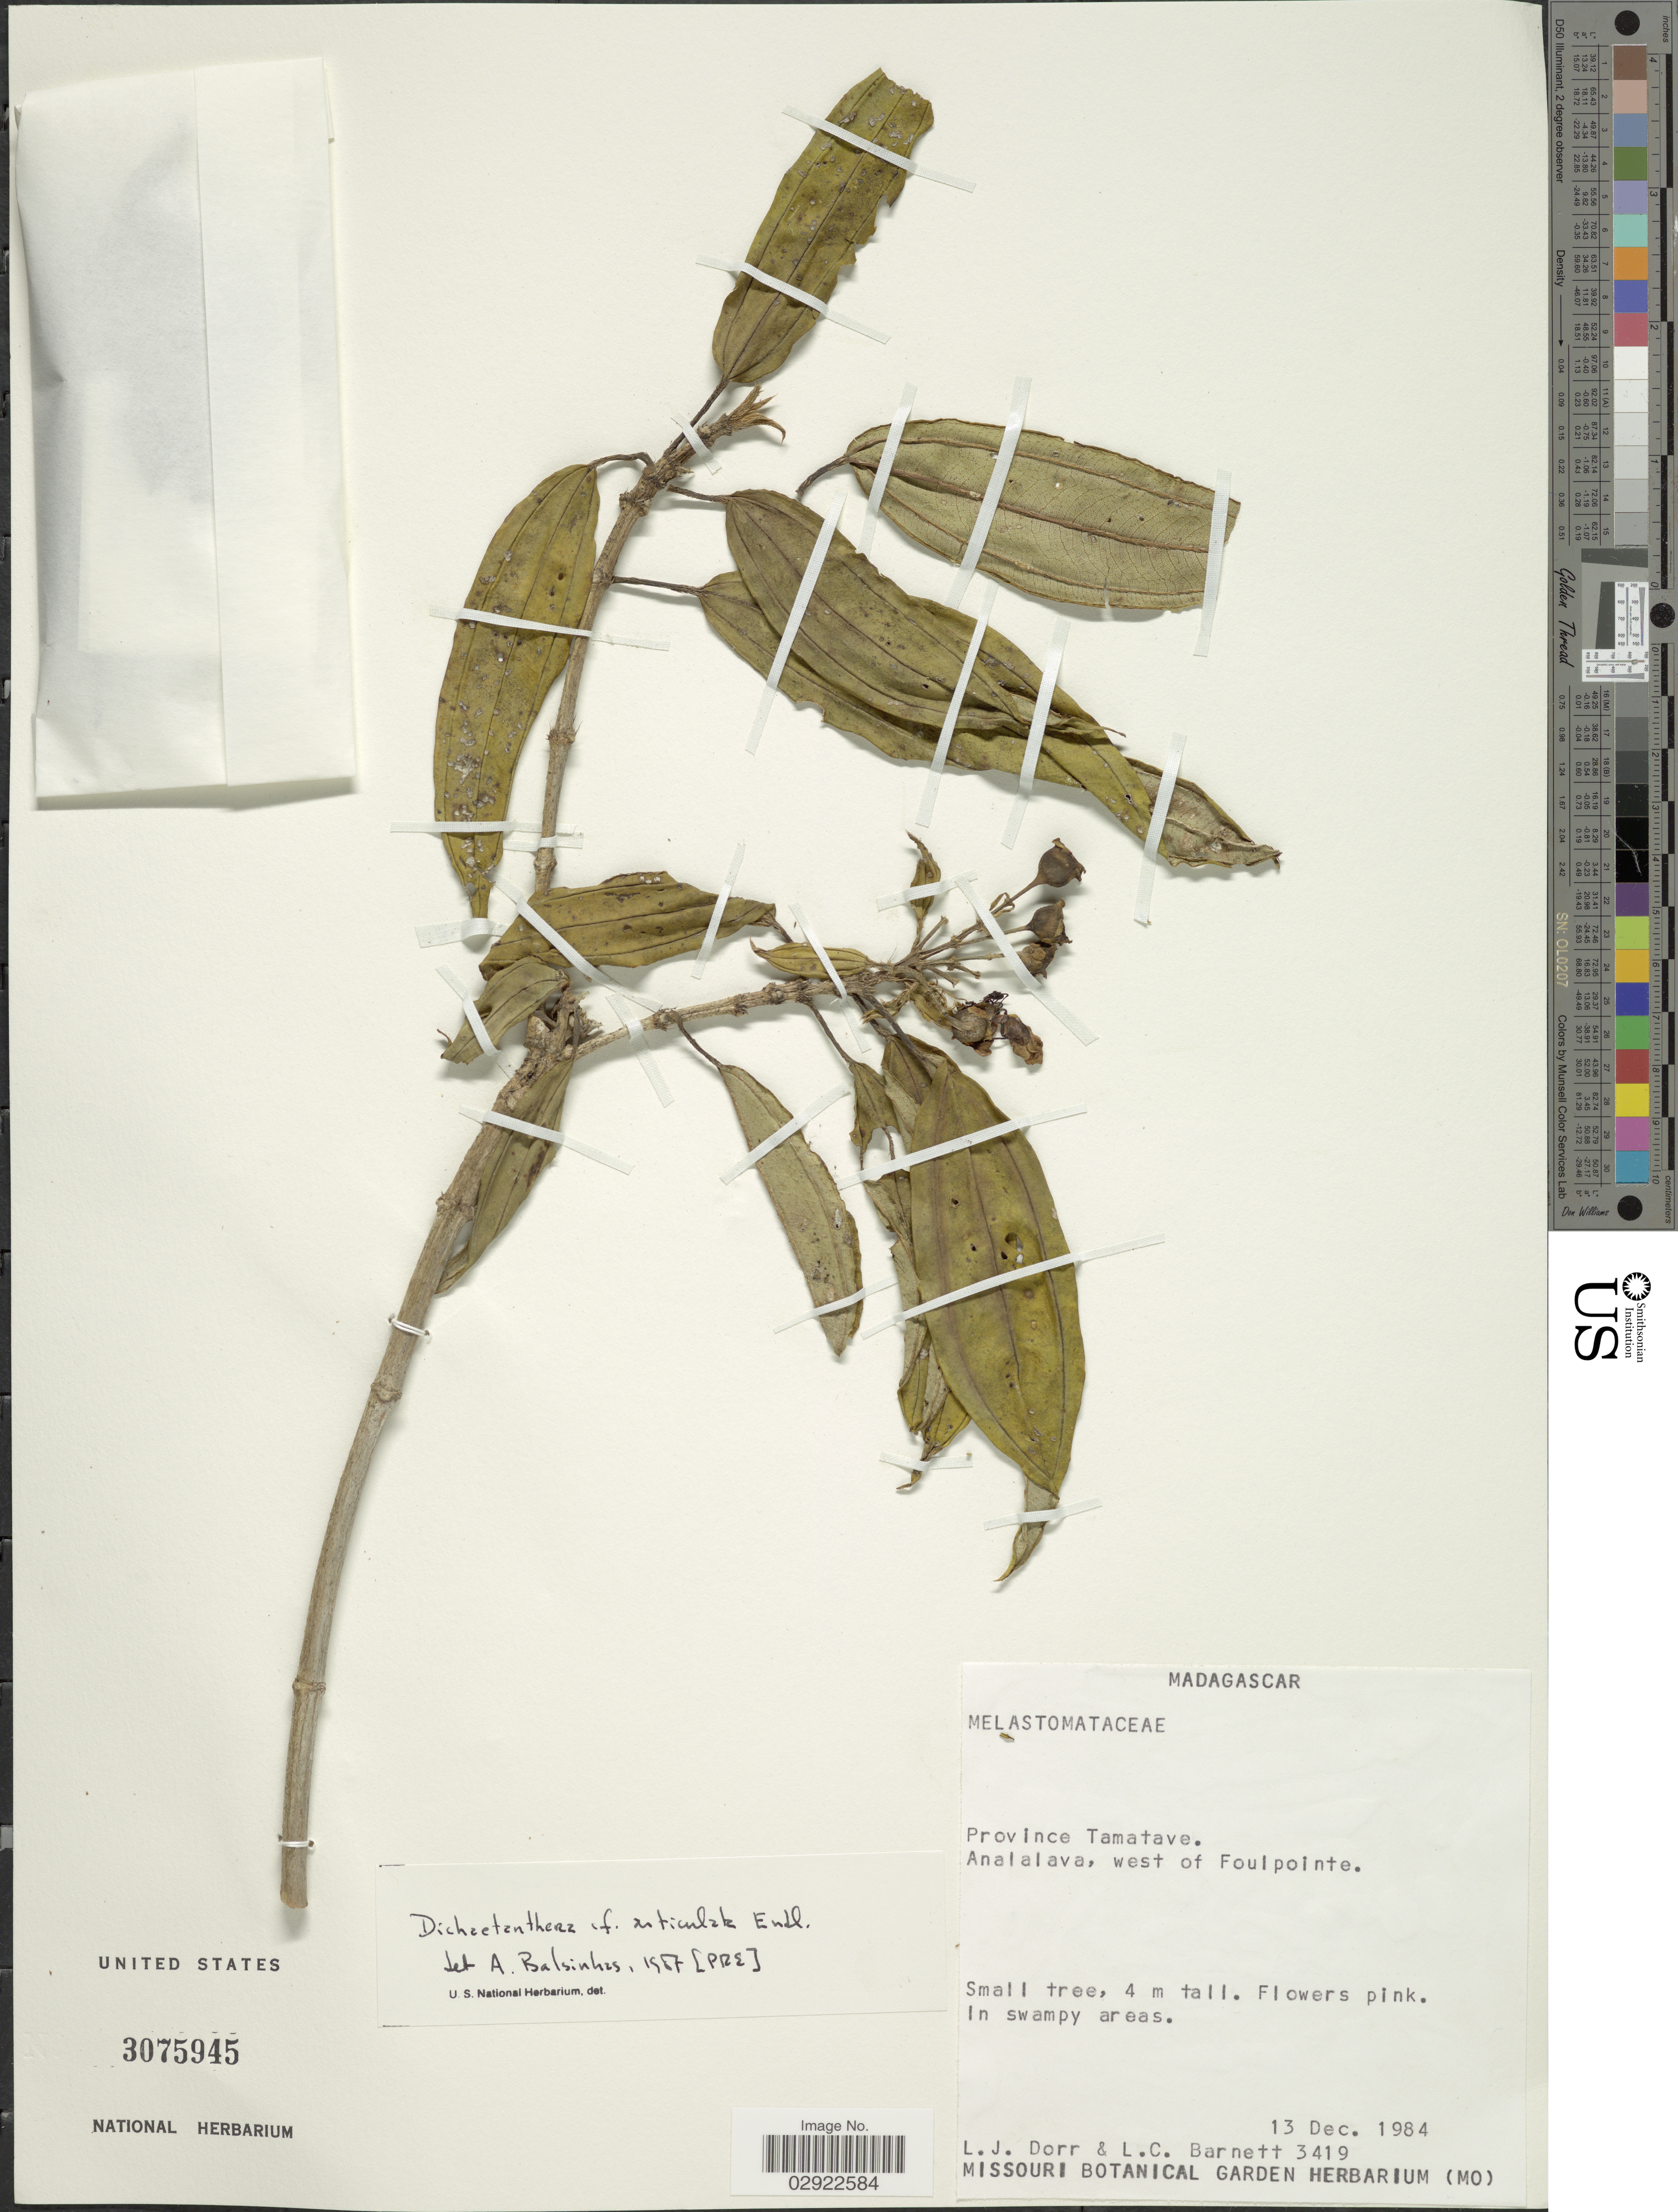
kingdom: Plantae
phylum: Tracheophyta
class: Magnoliopsida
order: Myrtales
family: Melastomataceae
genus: Dichaetanthera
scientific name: Dichaetanthera articulata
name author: Endl.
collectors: L. J. Dorr & L. C. Barnett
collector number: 3419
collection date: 1984-12-13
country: Madagascar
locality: Province Tamatave. Analalava, west of Foulpointe.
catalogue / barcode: US 3075945